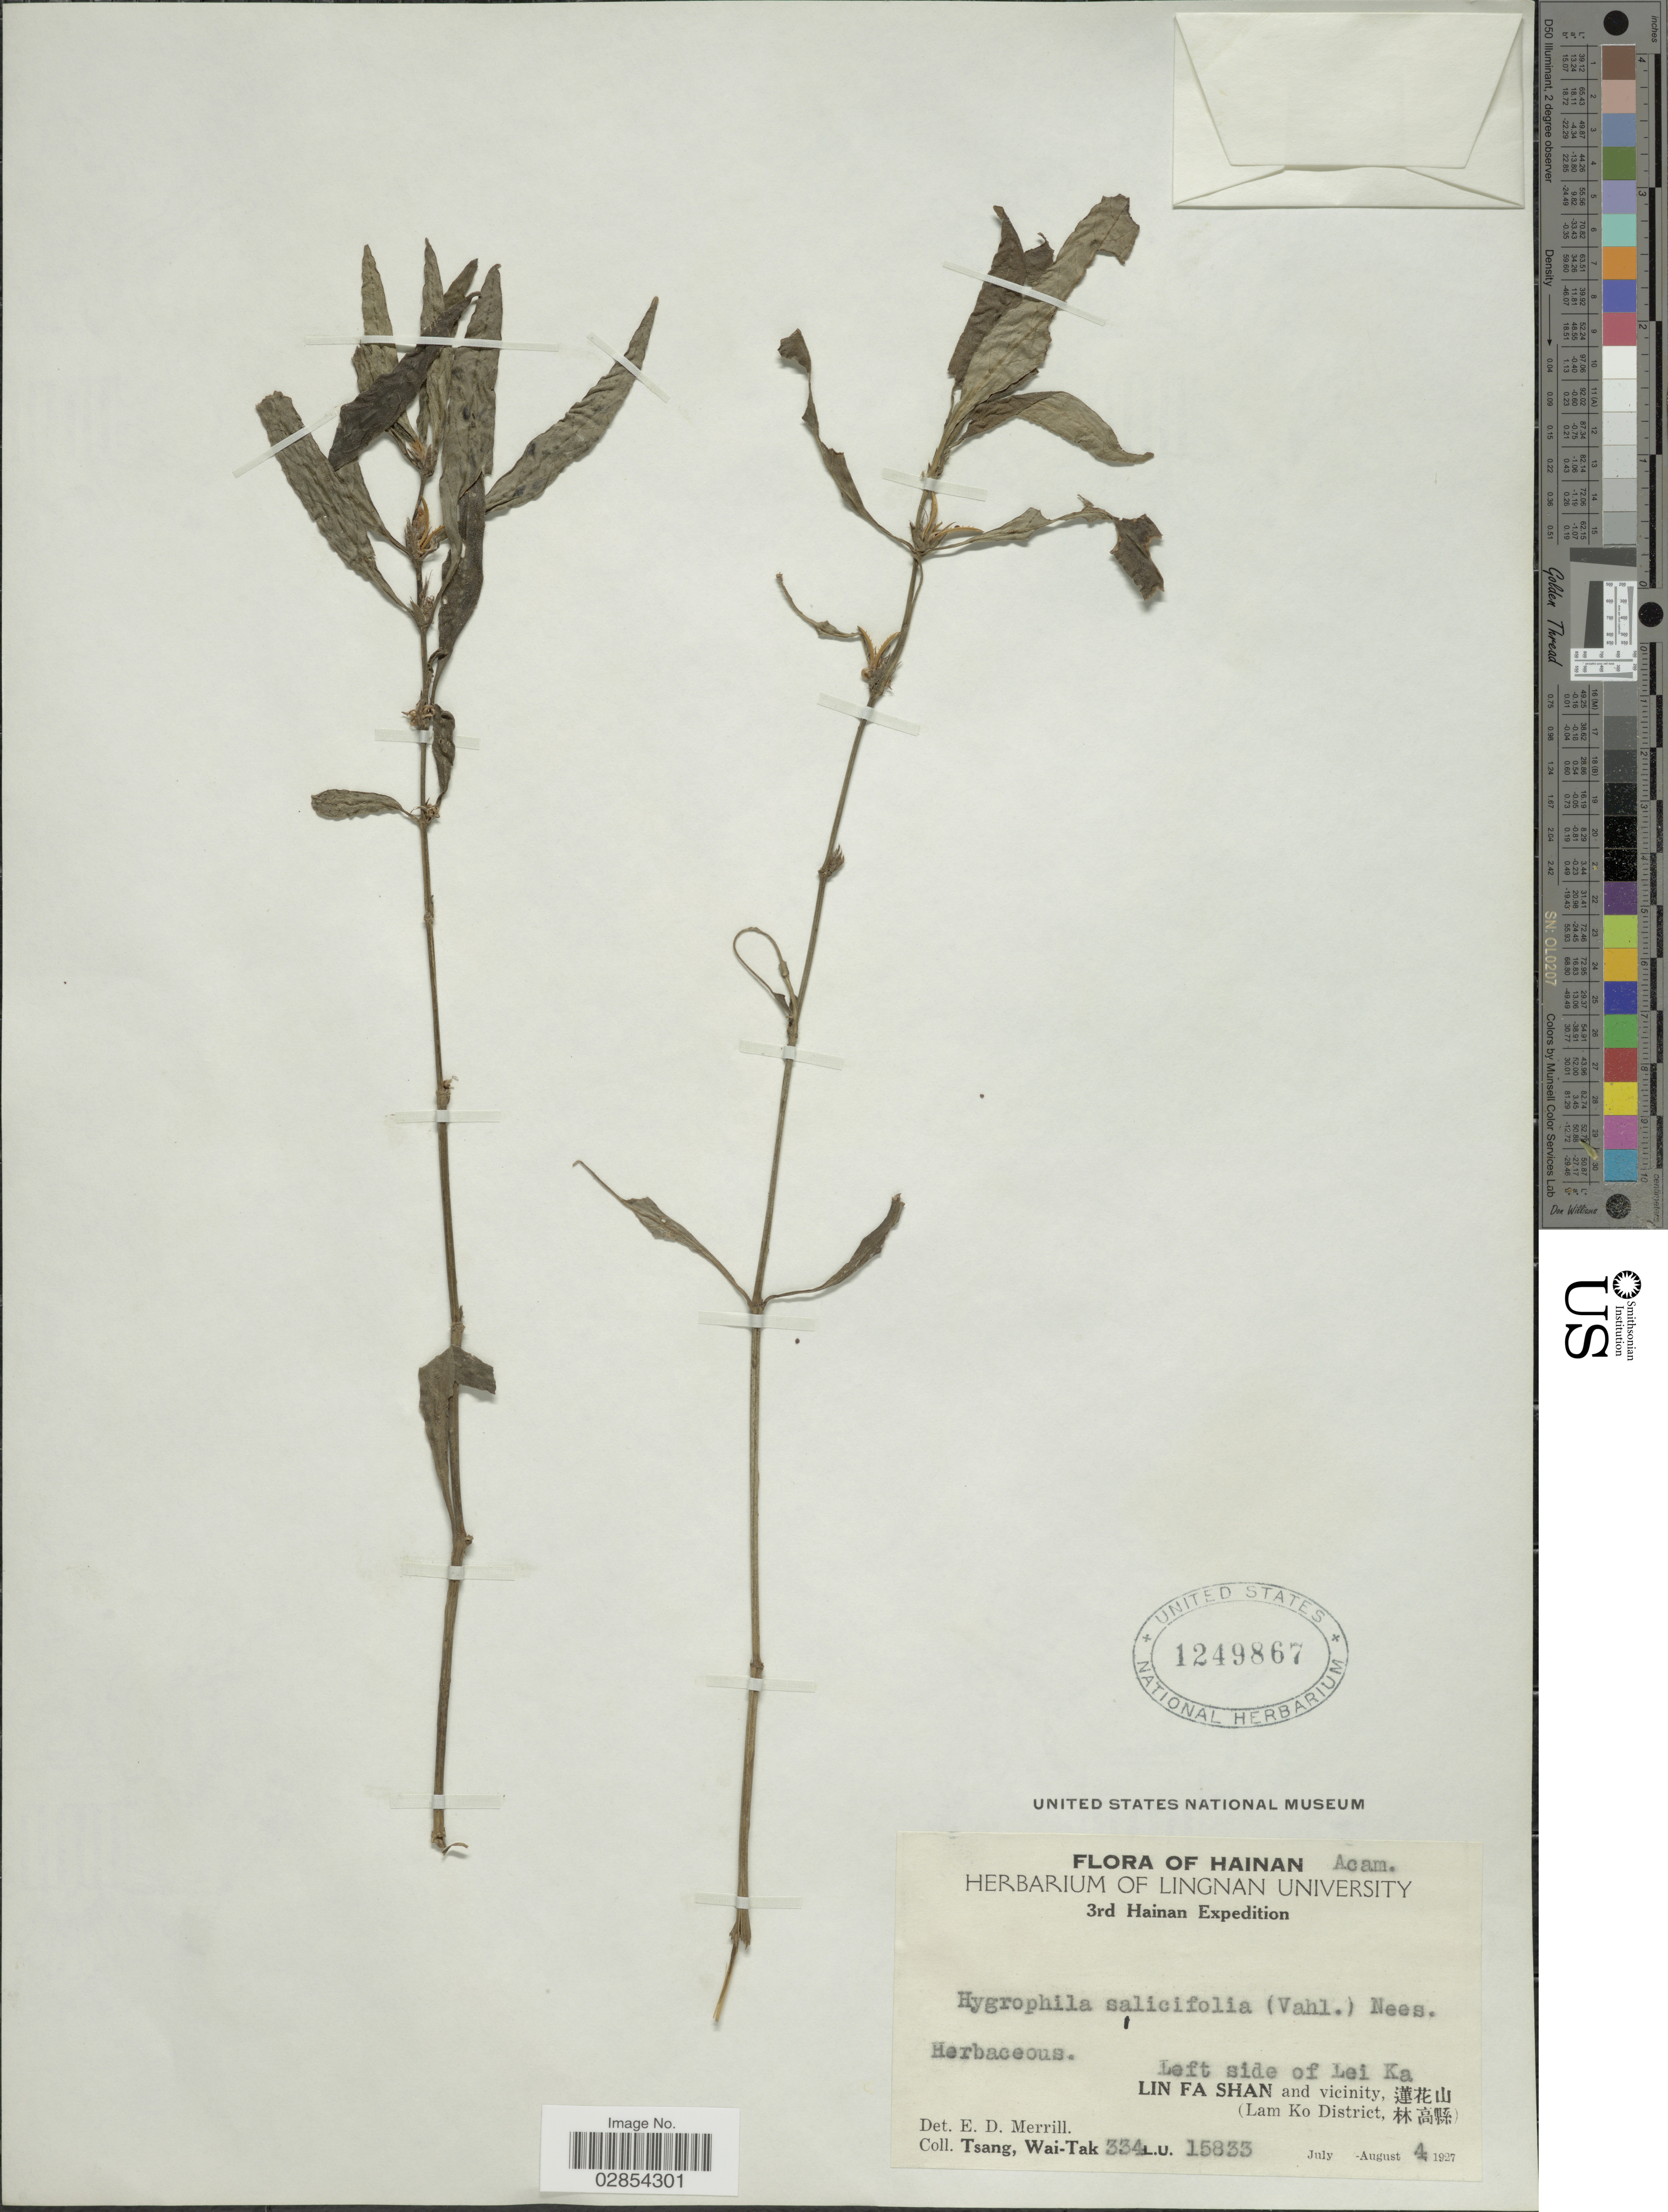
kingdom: Plantae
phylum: Tracheophyta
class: Magnoliopsida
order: Lamiales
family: Acanthaceae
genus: Hygrophila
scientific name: Hygrophila angustifolia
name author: R. Br.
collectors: W. T. Tsang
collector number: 334L.U.15833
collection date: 1927-08-04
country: China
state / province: Hainan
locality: Ltside of Lei Ka. Lin Fa Shan and vicinity, (Lam Ko District.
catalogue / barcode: US 1249867